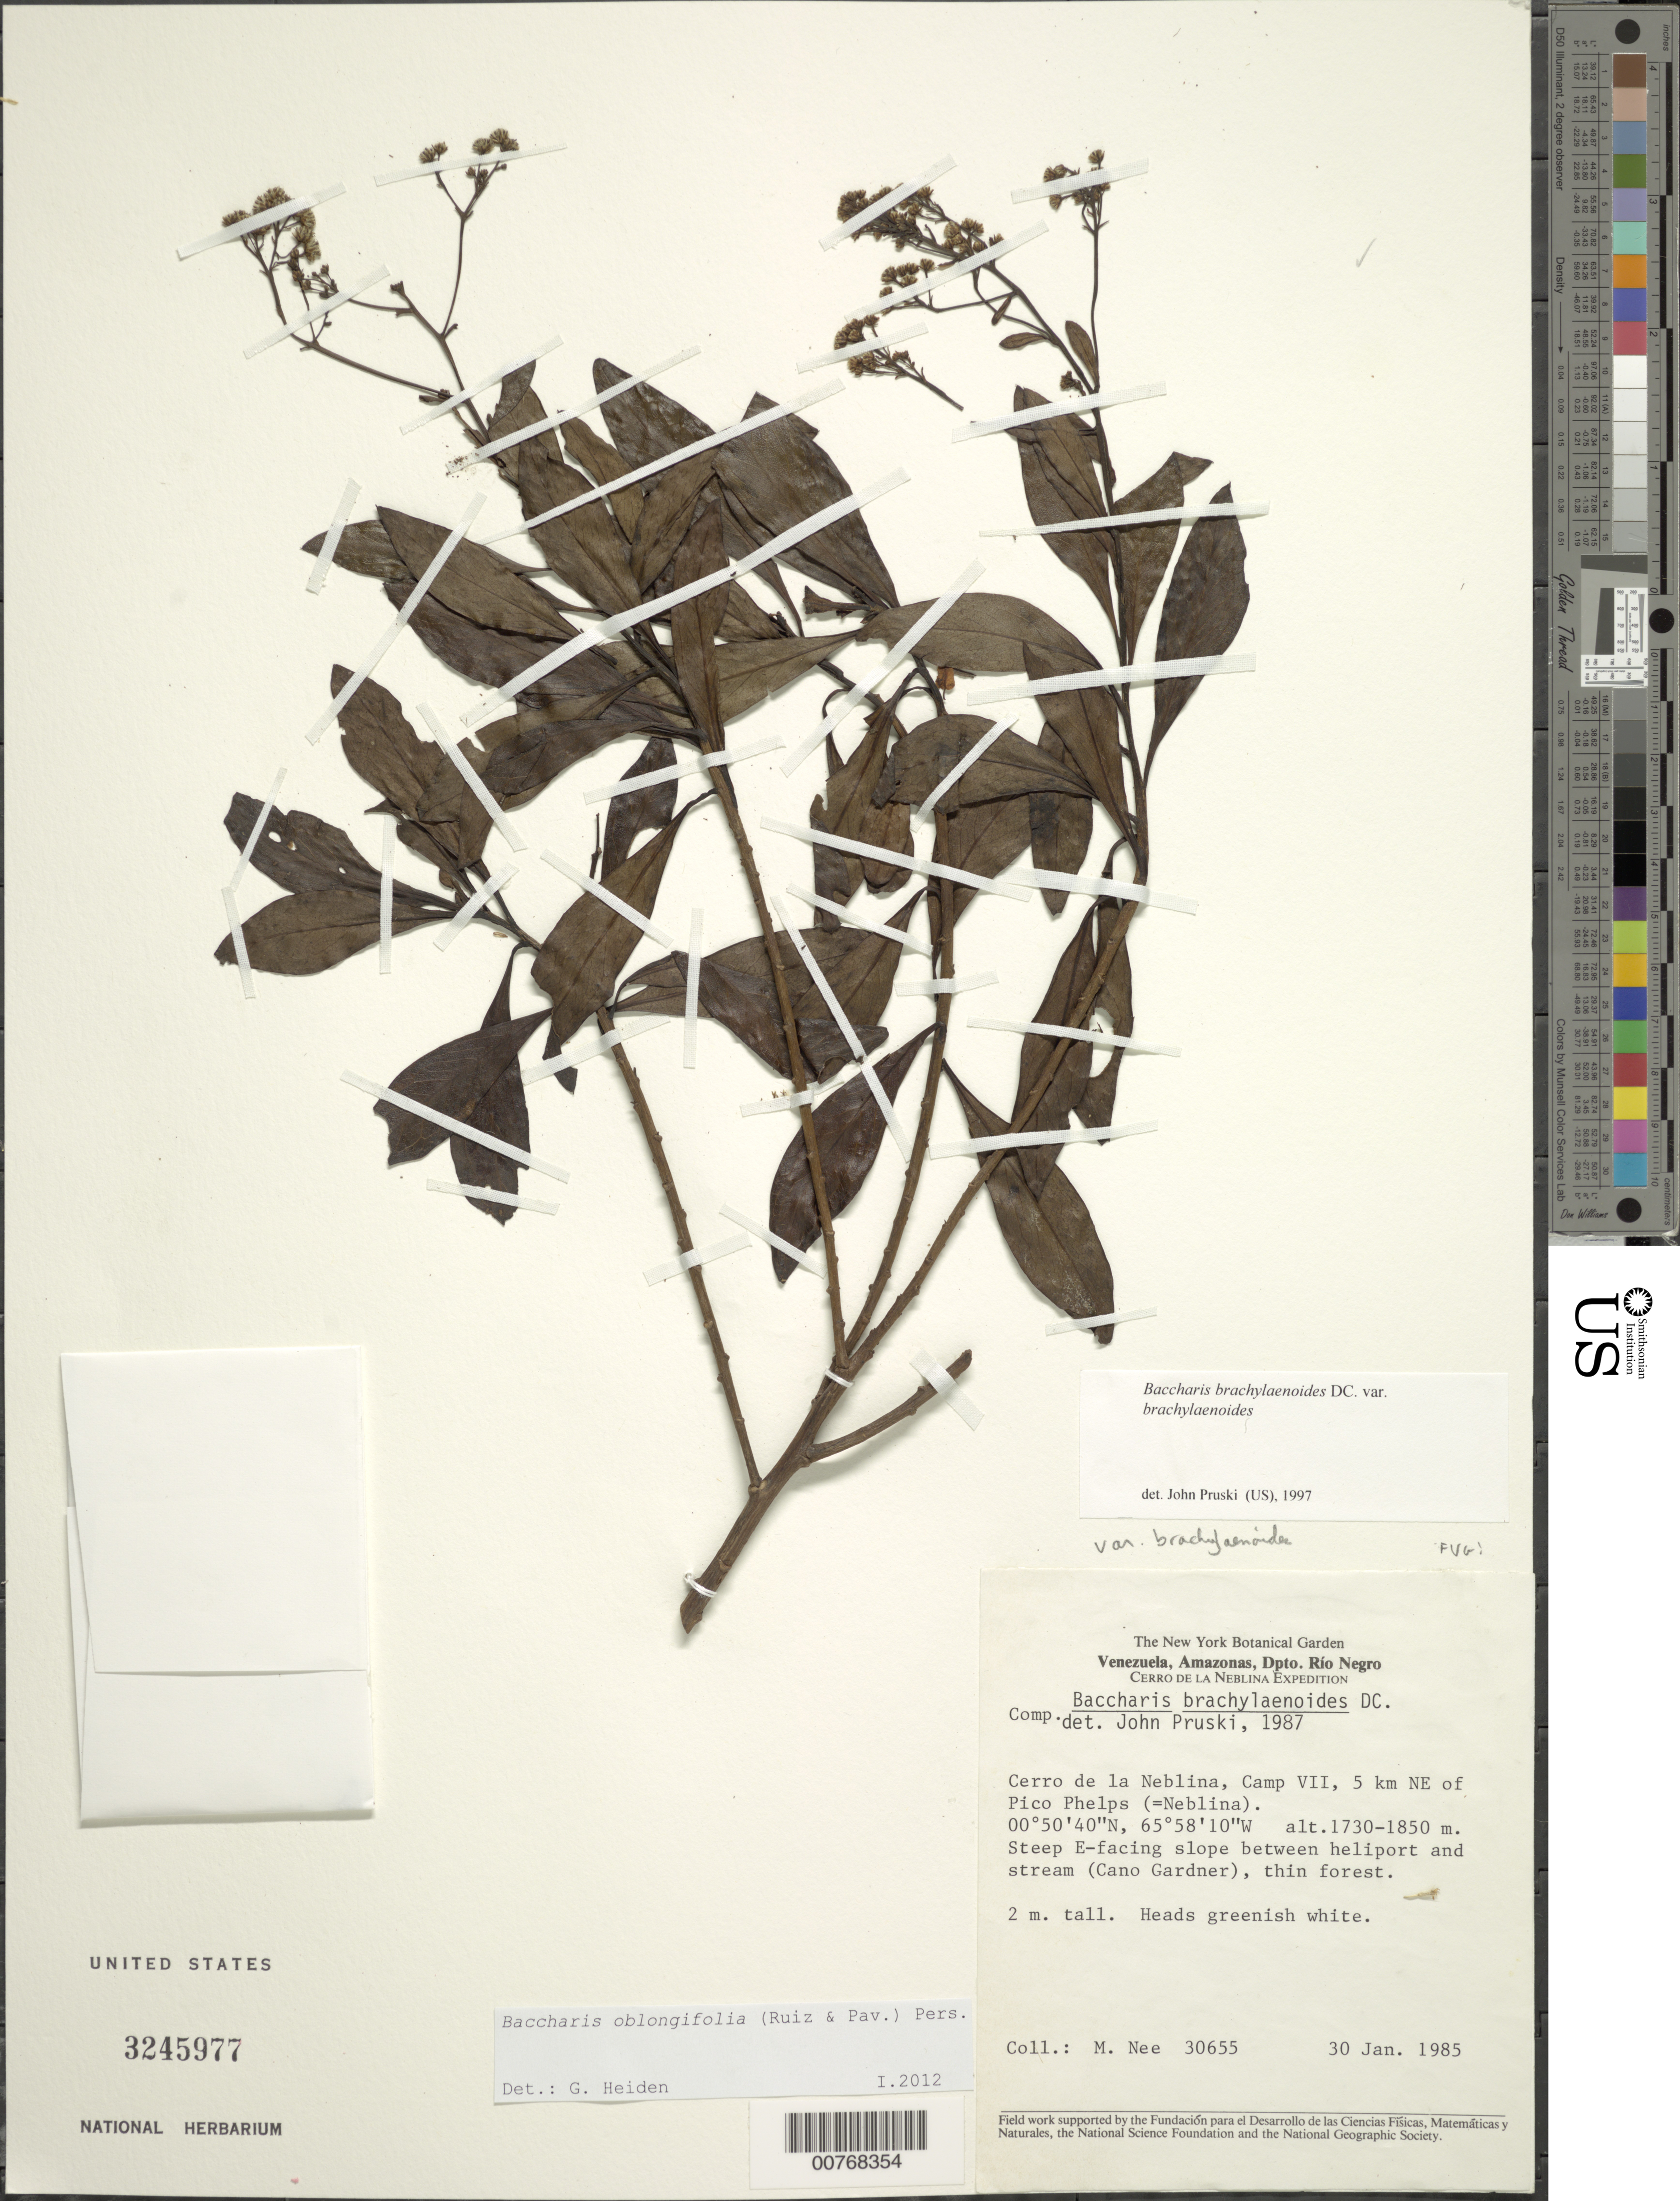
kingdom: Plantae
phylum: Tracheophyta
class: Magnoliopsida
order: Asterales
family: Asteraceae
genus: Baccharis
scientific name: Baccharis oblongifolia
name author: (Ruiz & Pav.) Pers.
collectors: M. Nee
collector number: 30655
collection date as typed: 30-Jan-85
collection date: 1985-01-30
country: Venezuela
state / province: Amazonas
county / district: Río Negro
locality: Cerro de la Neblina, Camp VII, 5 km NE of Pico Phelps (=Neblina)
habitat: Steep E-facing slope between heliport and stream, thin forest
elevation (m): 1730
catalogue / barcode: US 3245977